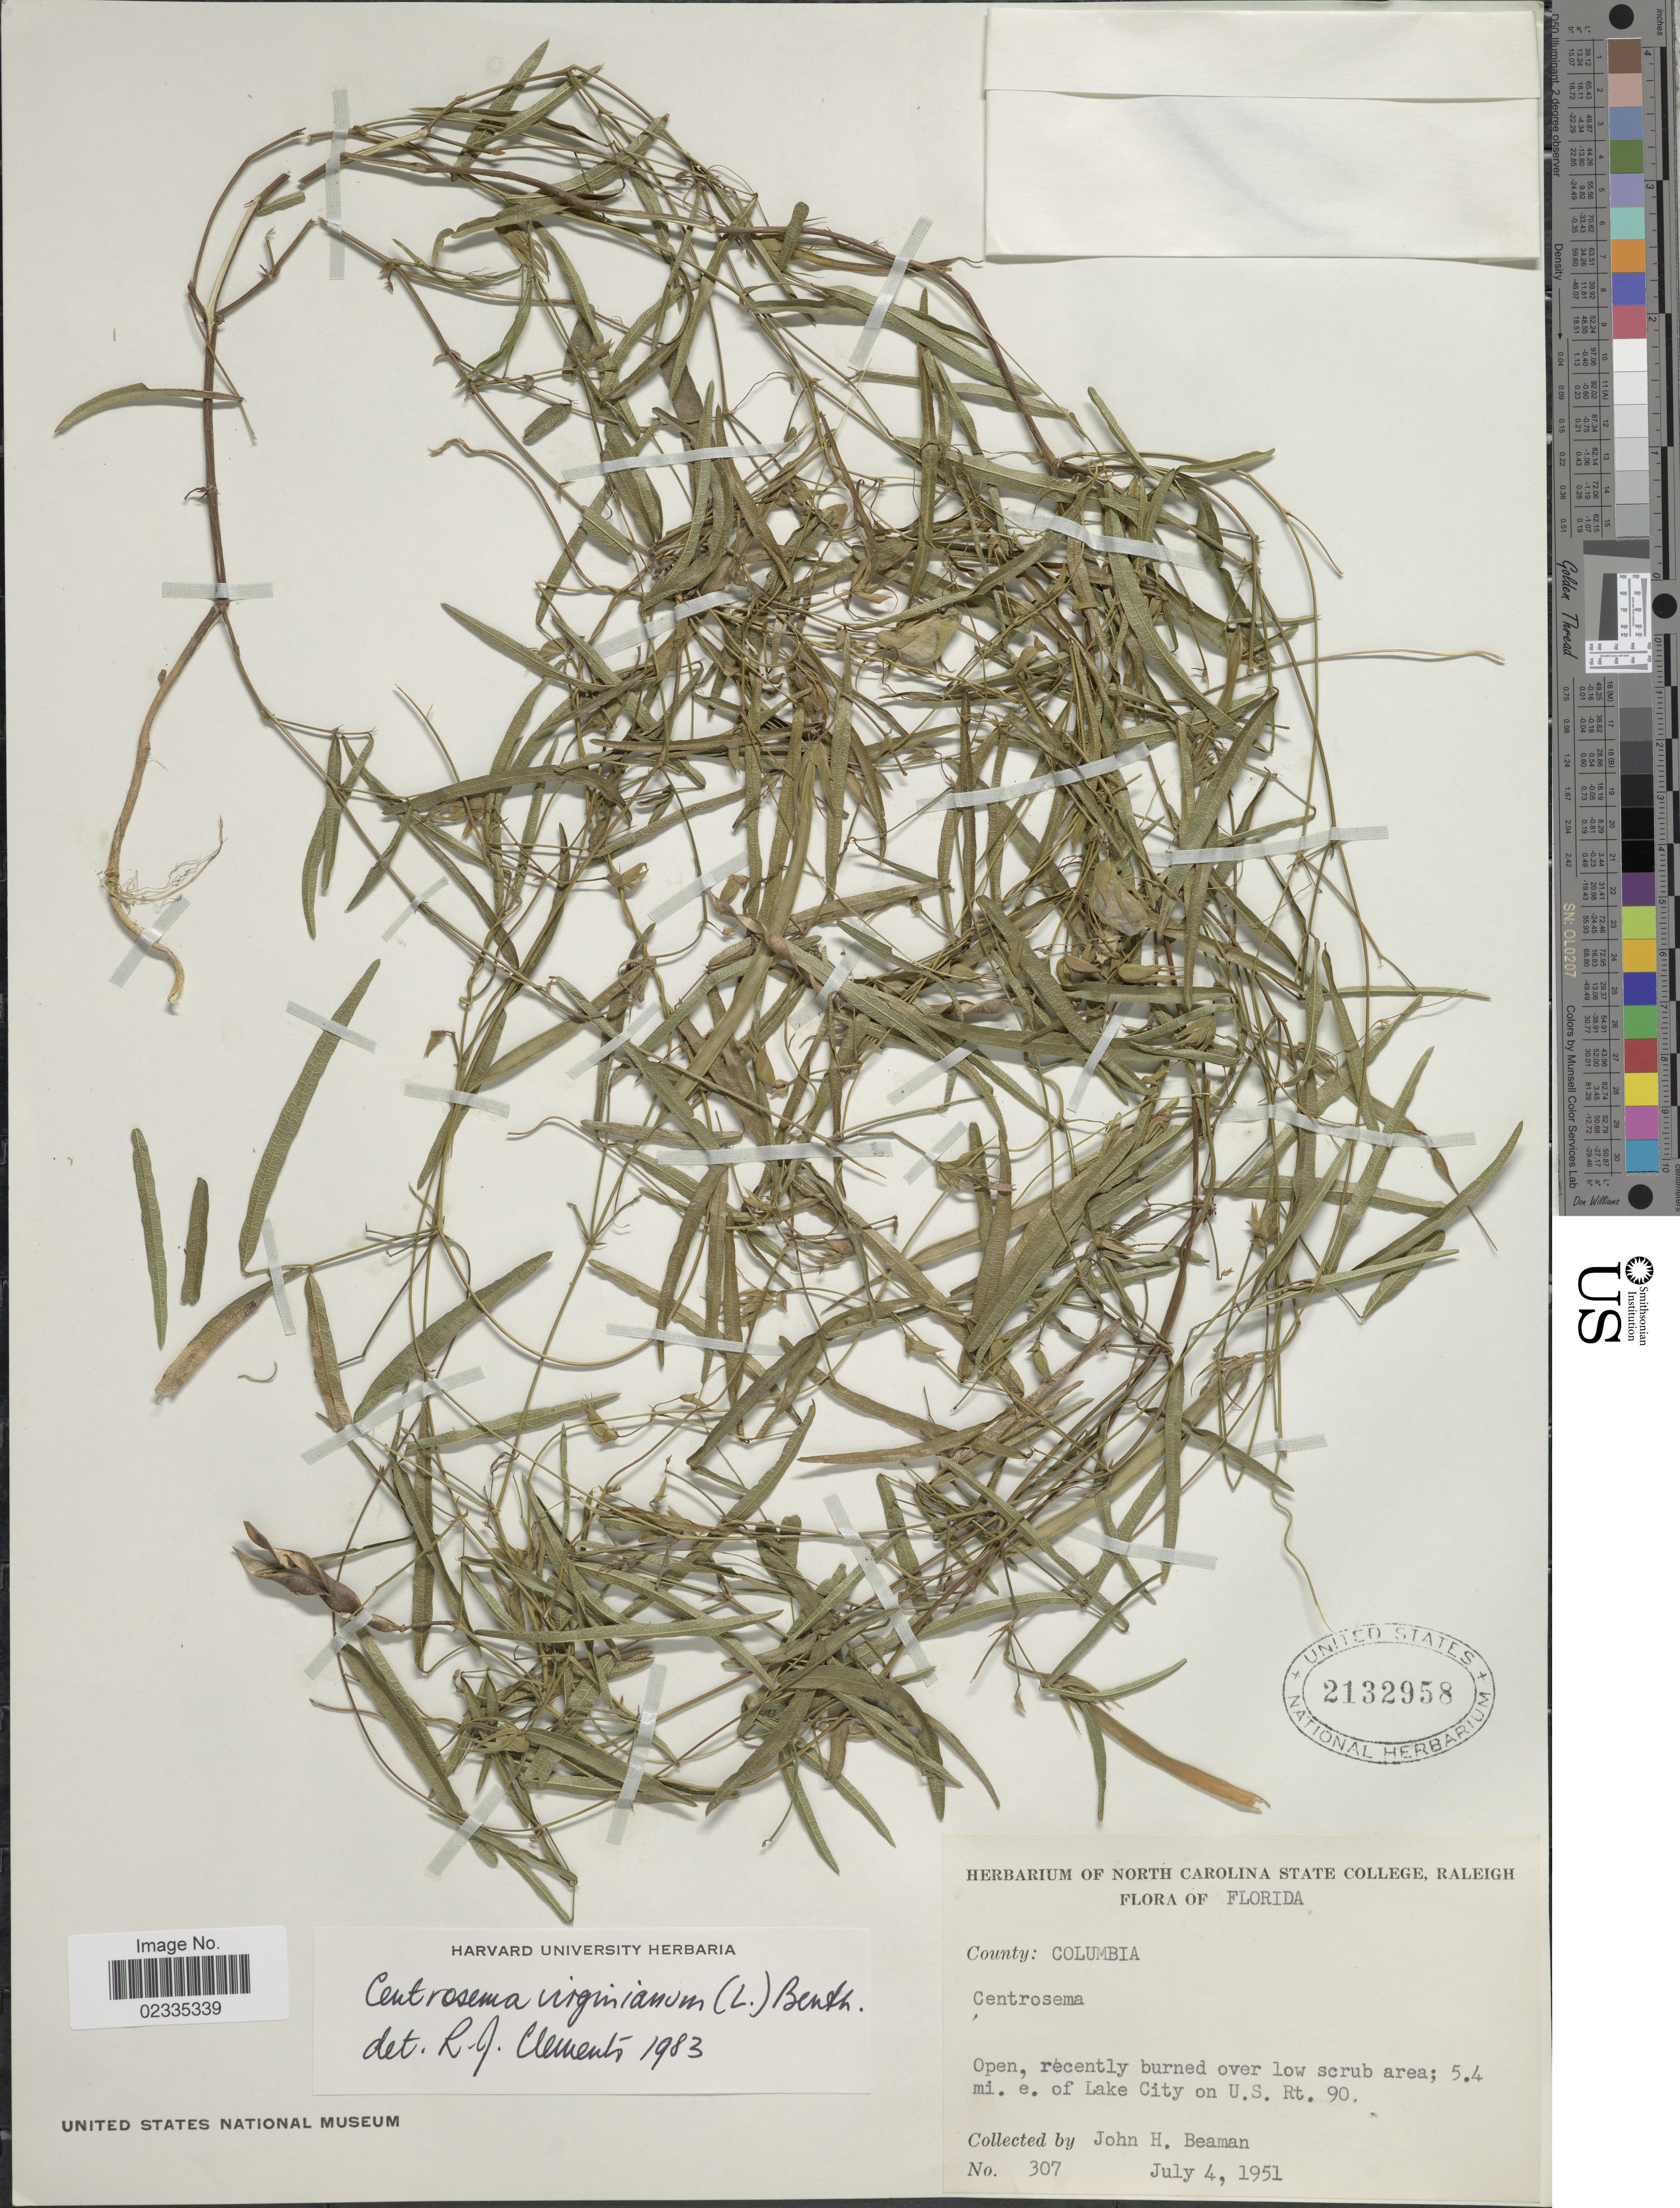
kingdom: Plantae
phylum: Tracheophyta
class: Magnoliopsida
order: Fabales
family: Fabaceae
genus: Centrosema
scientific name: Centrosema virginianum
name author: (L.) Benth.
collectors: J. H. Beaman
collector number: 307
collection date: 1951-07-04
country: United States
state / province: Florida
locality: County: Columbia. Open recently burned over low scrub area; 5.4 mi. e. of Lake City on U. S. Rt. 90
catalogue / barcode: US 2132958